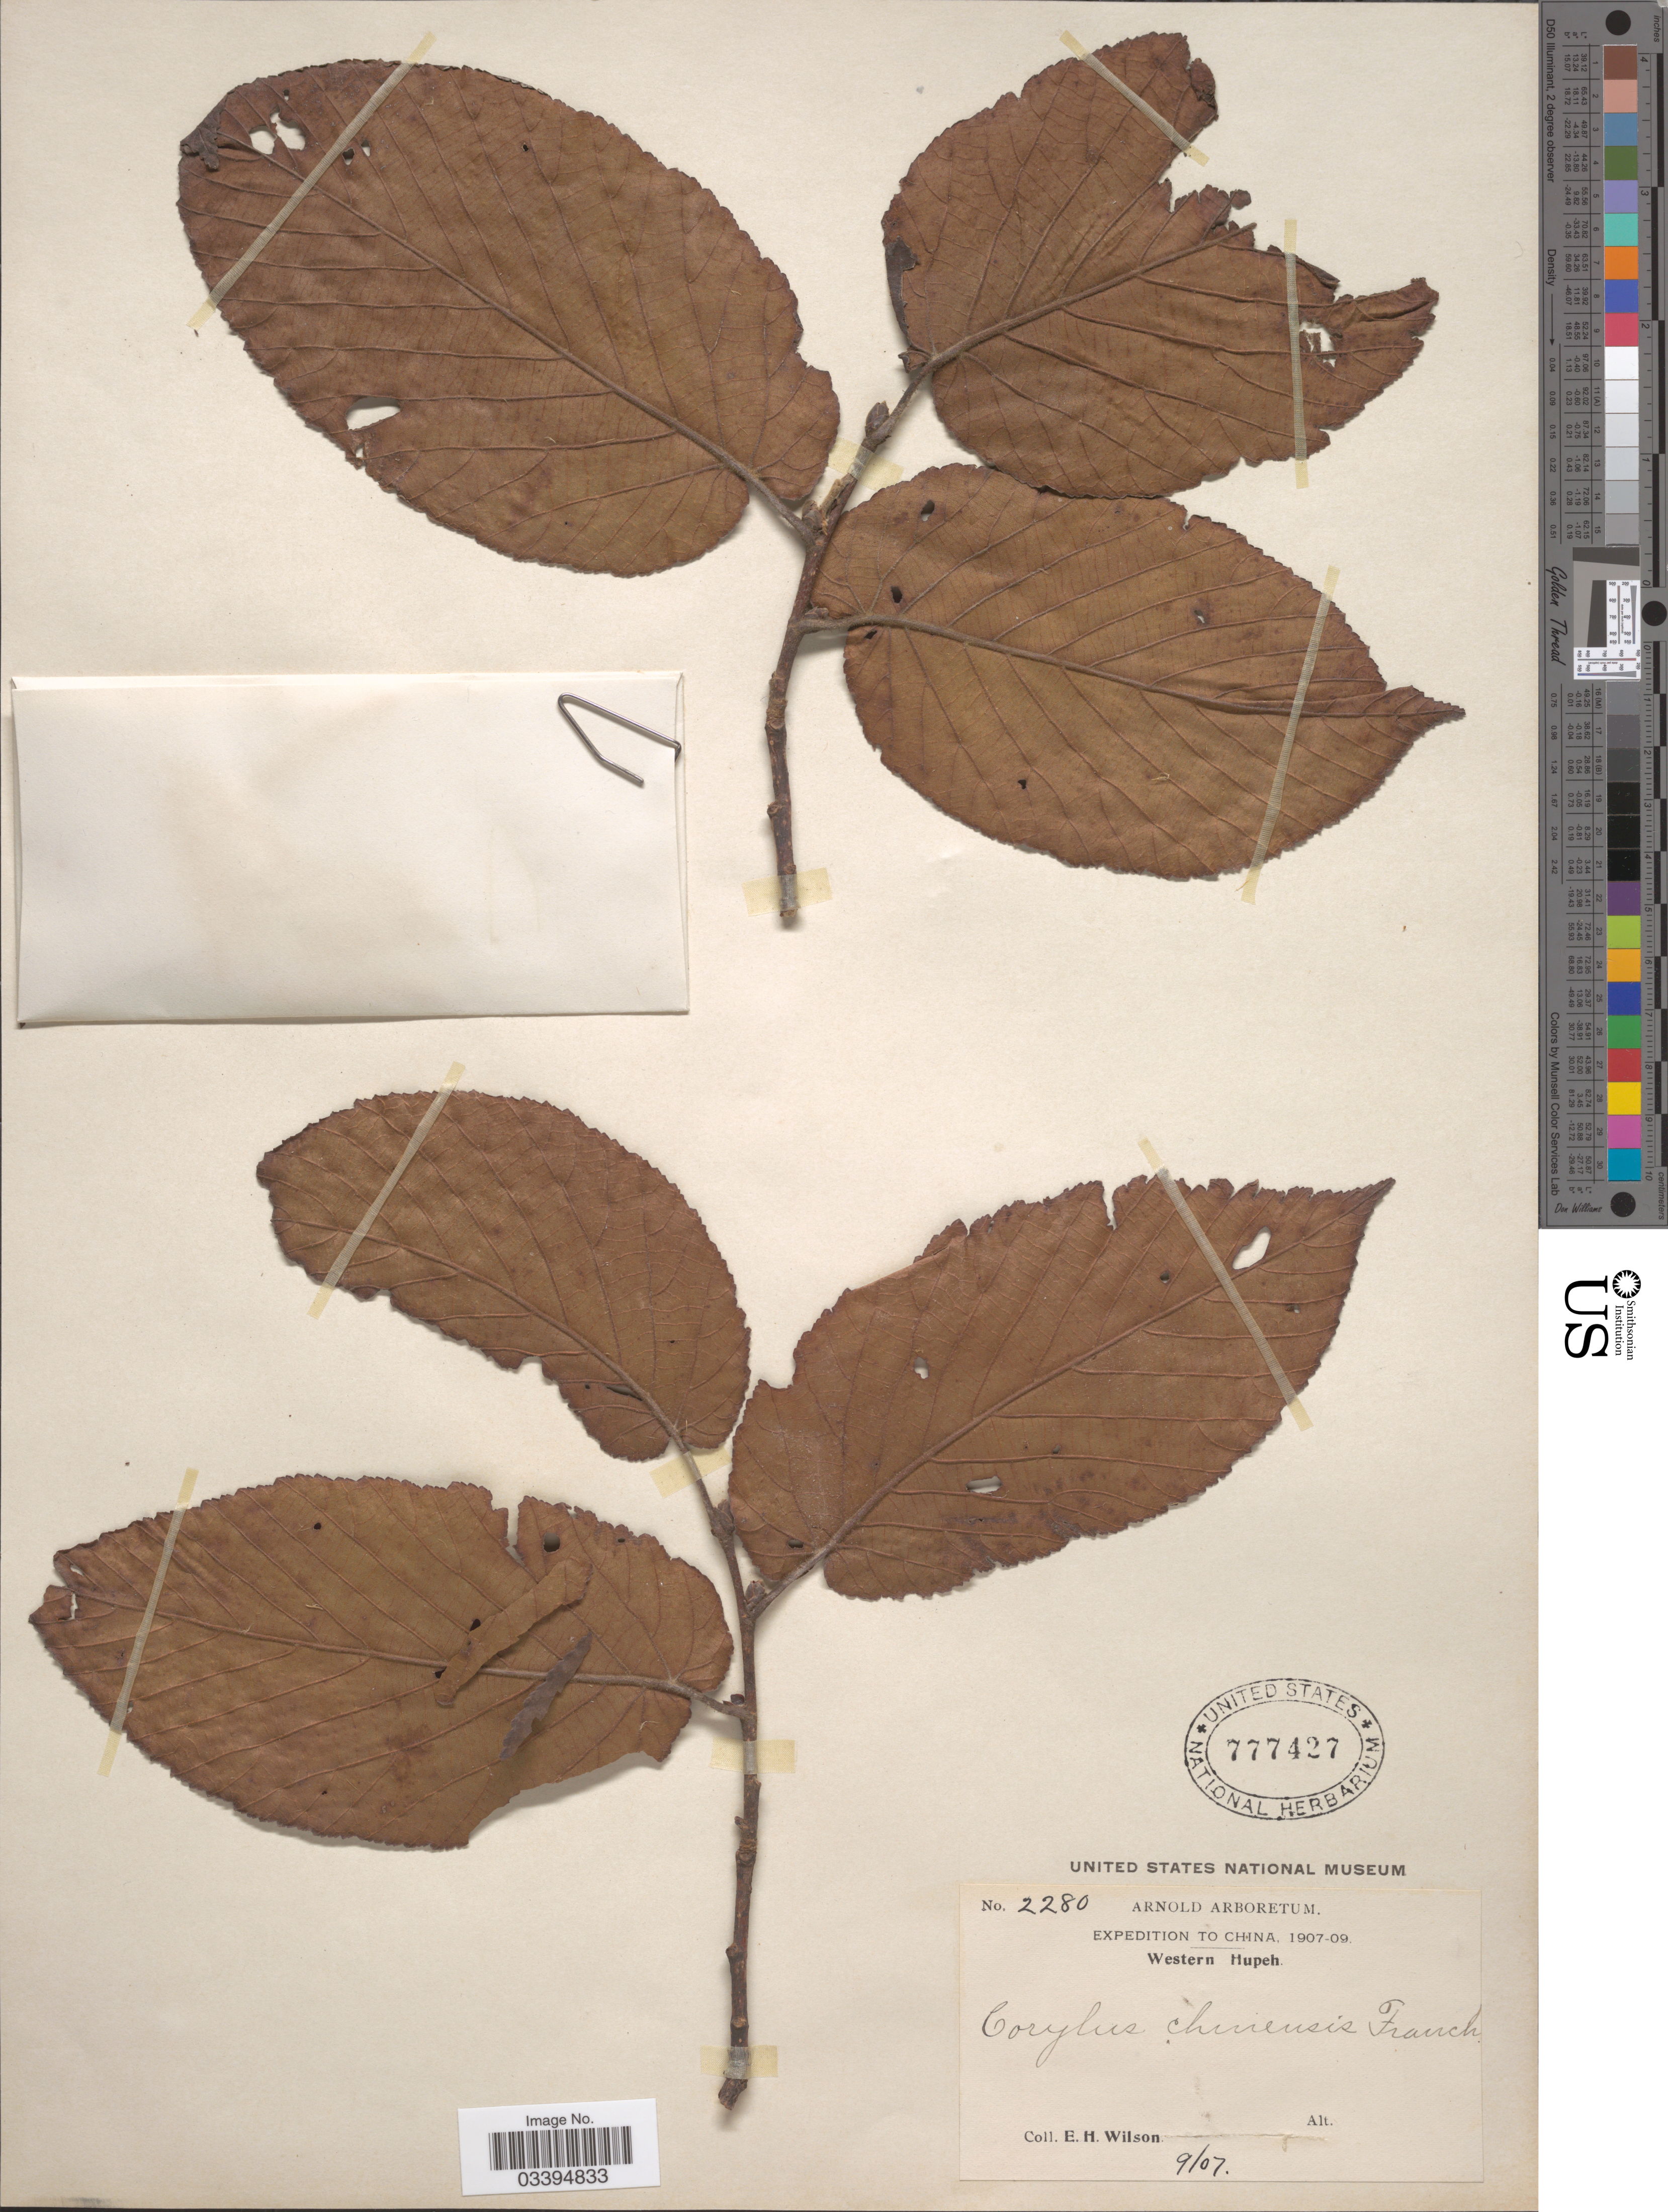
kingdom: Plantae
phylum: Tracheophyta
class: Magnoliopsida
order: Fagales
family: Betulaceae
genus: Corylus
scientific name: Corylus chinensis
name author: Franch.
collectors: E. Wilson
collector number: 2280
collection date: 1907-09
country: China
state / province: Hubei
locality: Western Hupeh.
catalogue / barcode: US 777427